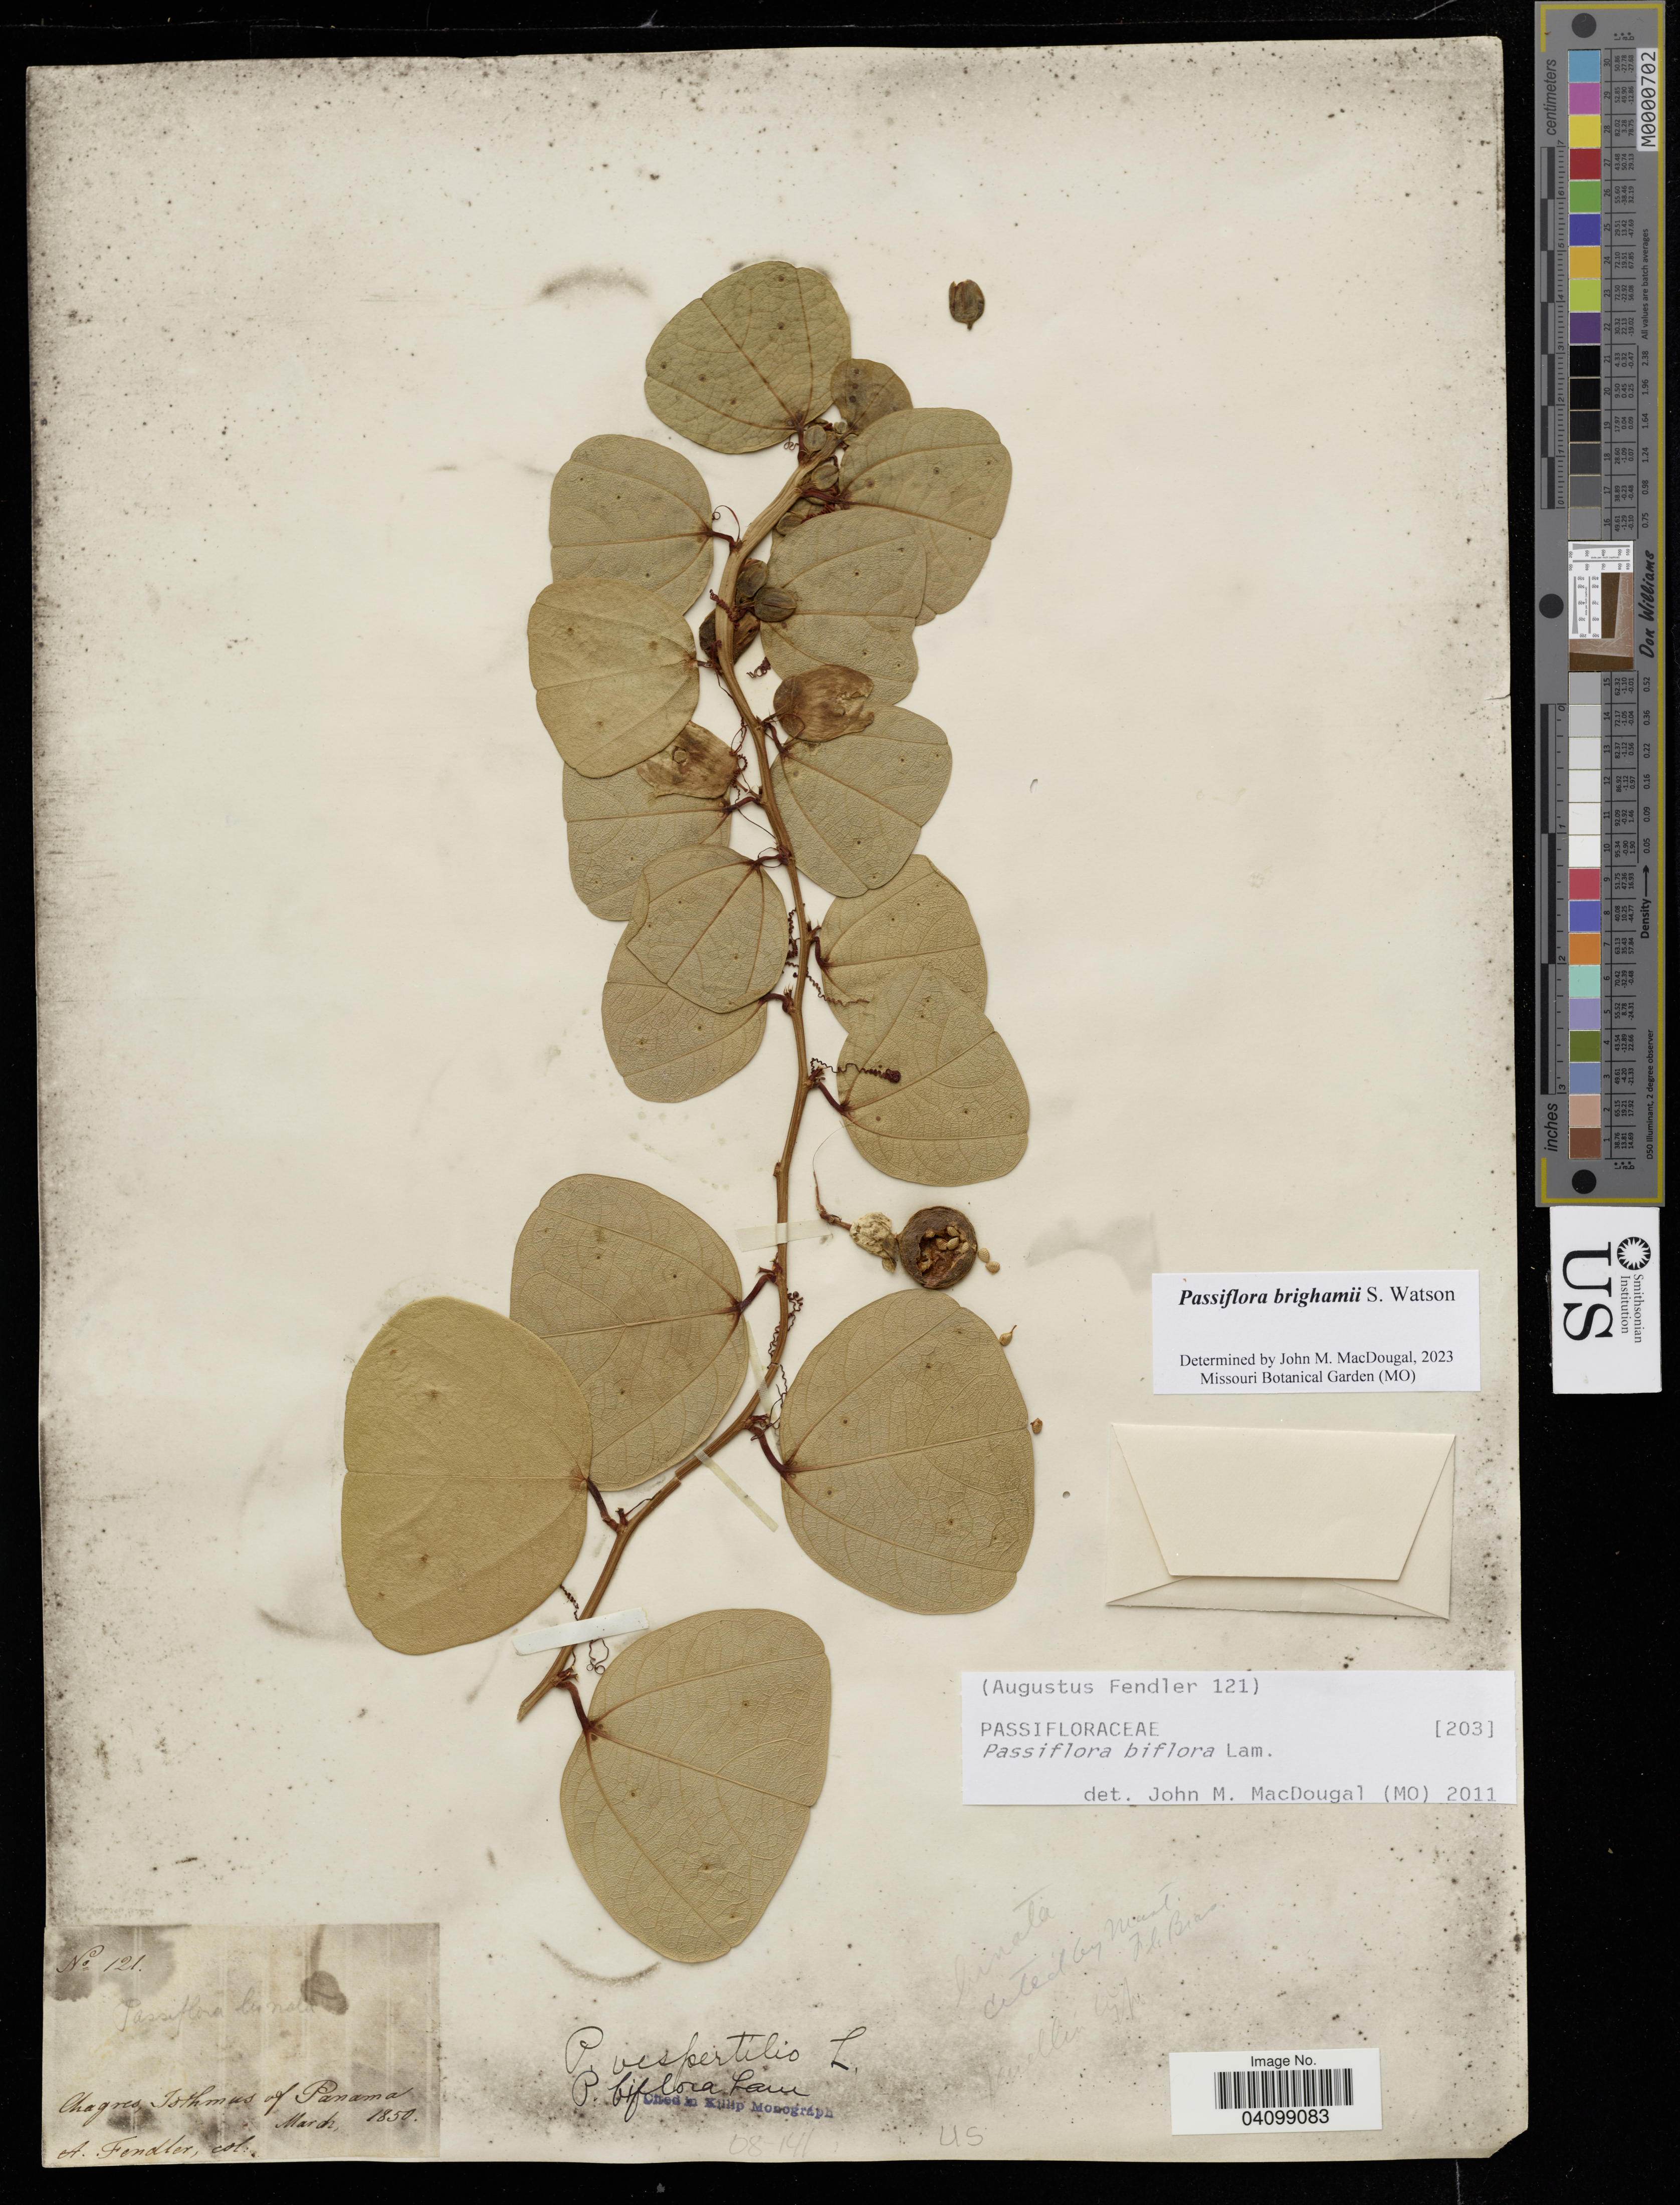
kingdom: Plantae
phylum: Tracheophyta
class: Magnoliopsida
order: Malpighiales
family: Passifloraceae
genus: Passiflora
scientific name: Passiflora biflora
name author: Lam.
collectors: A. Fendler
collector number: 121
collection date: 1850-03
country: Panama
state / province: Panamá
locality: Chagras, Isthmas.